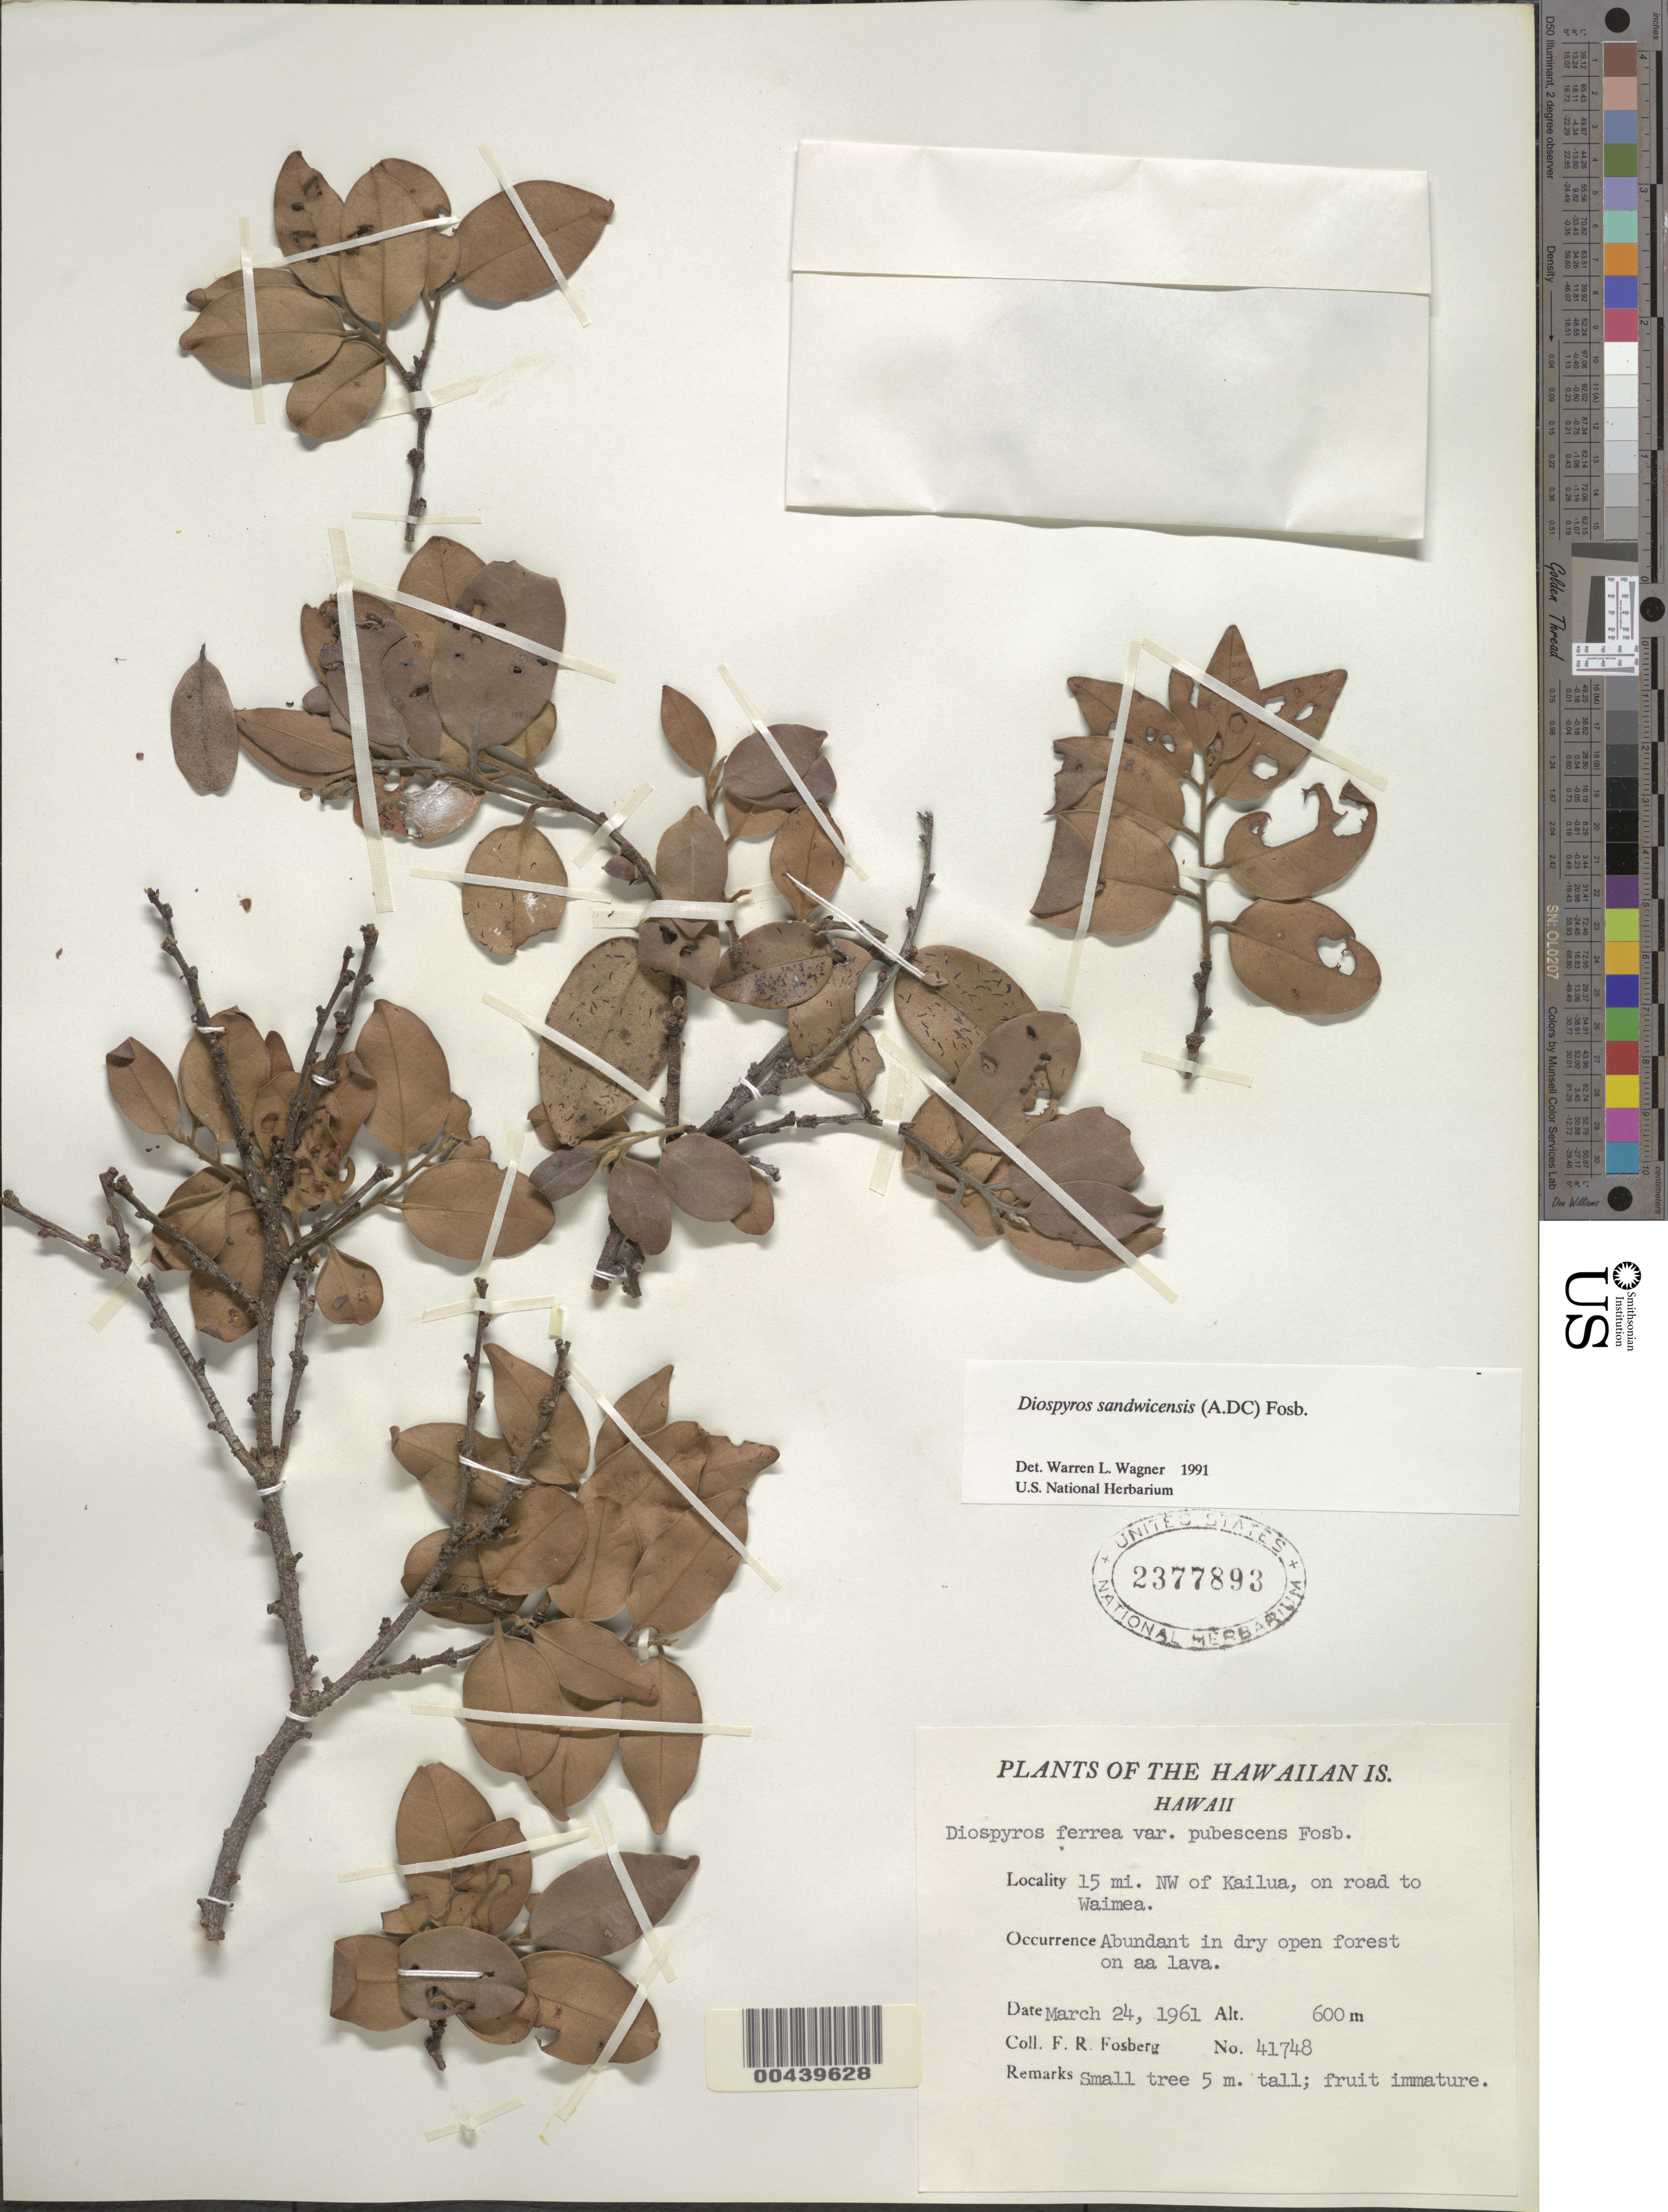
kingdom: Plantae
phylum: Tracheophyta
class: Magnoliopsida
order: Ericales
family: Ebenaceae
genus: Diospyros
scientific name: Diospyros sandwicensis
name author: (A. DC.) Fosberg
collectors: F. R. Fosberg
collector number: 41748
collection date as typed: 24 Mar 1961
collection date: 1961-03-24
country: United States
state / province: Hawaii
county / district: Hawaii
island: Hawaii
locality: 15 mi NW of Kailua, on road to Waimea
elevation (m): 600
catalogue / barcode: US 2377893